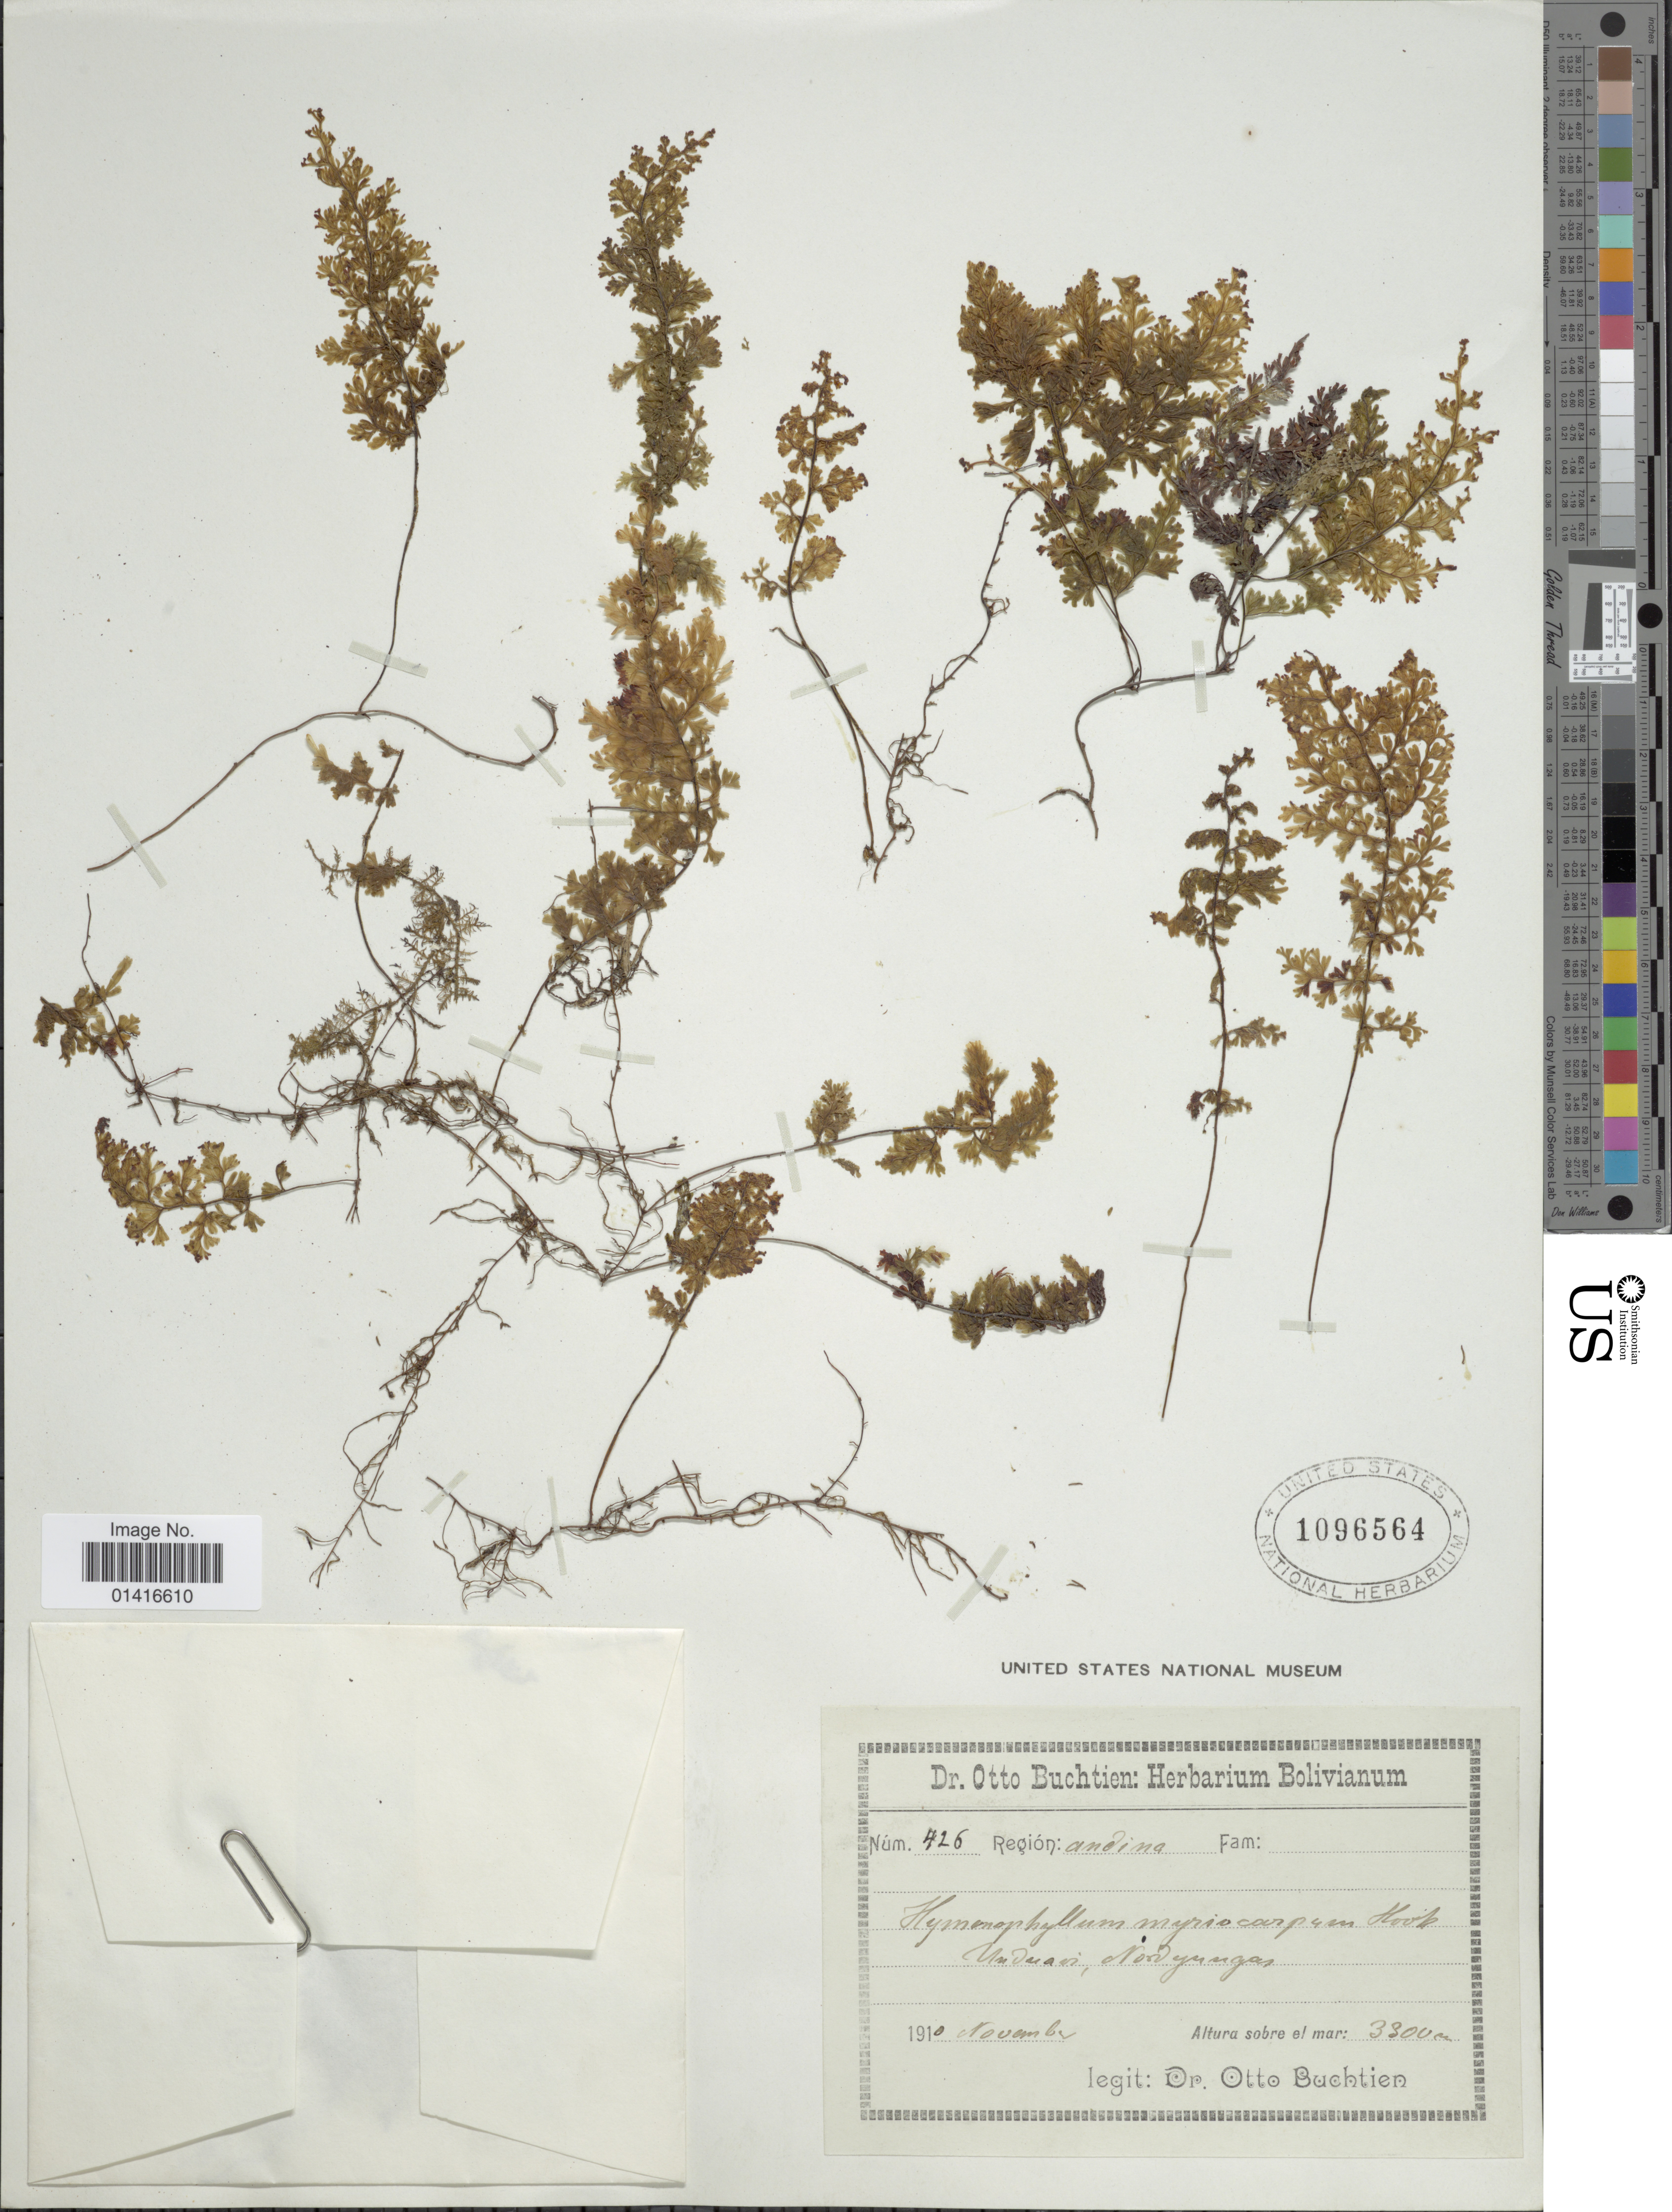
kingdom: Plantae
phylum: Tracheophyta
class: Polypodiopsida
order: Hymenophyllales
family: Hymenophyllaceae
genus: Hymenophyllum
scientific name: Hymenophyllum myriocarpum var. myriocarpum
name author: Hook.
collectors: O. Buchtien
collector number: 426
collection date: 1910-11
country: Bolivia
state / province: La Paz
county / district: Nor Yungas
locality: Region Andina. Unduavi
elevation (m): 3300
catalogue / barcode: US 1096564